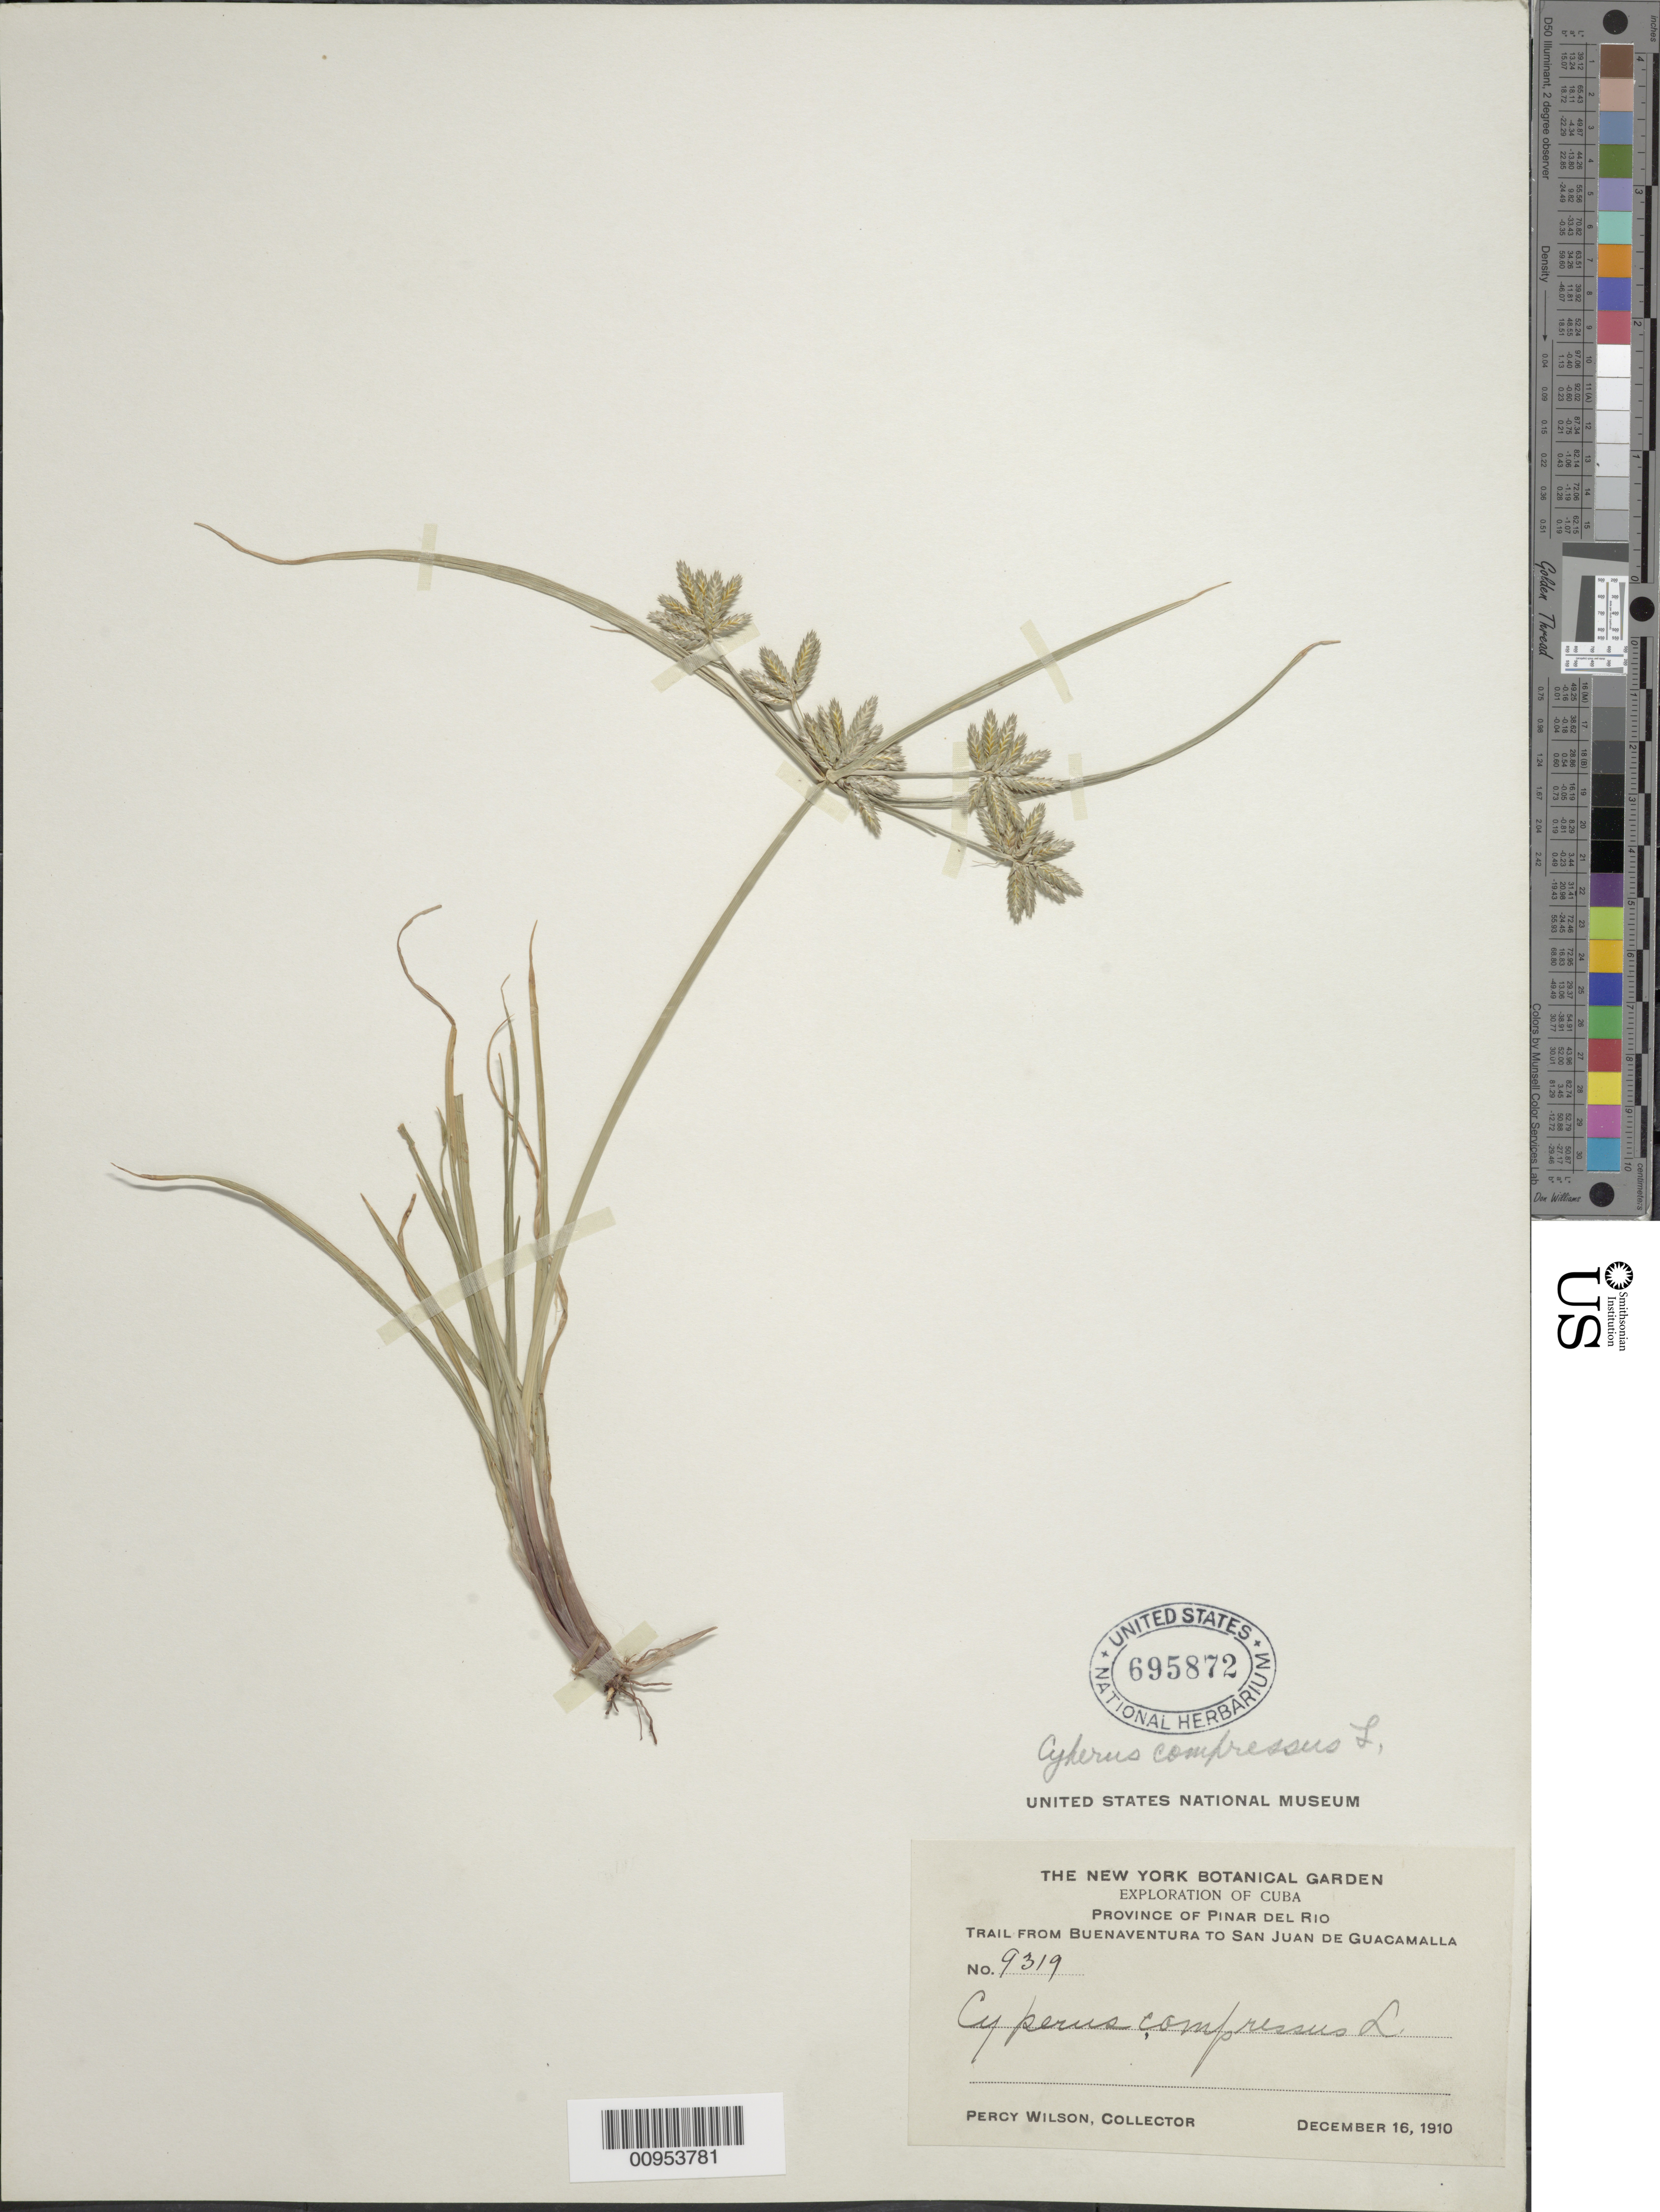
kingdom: Plantae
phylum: Tracheophyta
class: Liliopsida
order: Poales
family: Cyperaceae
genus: Cyperus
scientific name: Cyperus compressus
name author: L.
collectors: P. Wilson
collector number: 9319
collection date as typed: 16 Dec 1910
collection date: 1910-12-16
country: Cuba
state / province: Pinar del Rio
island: Cuba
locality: Trail from Buenaventura to San Juan de Guacamalla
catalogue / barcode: US 695872